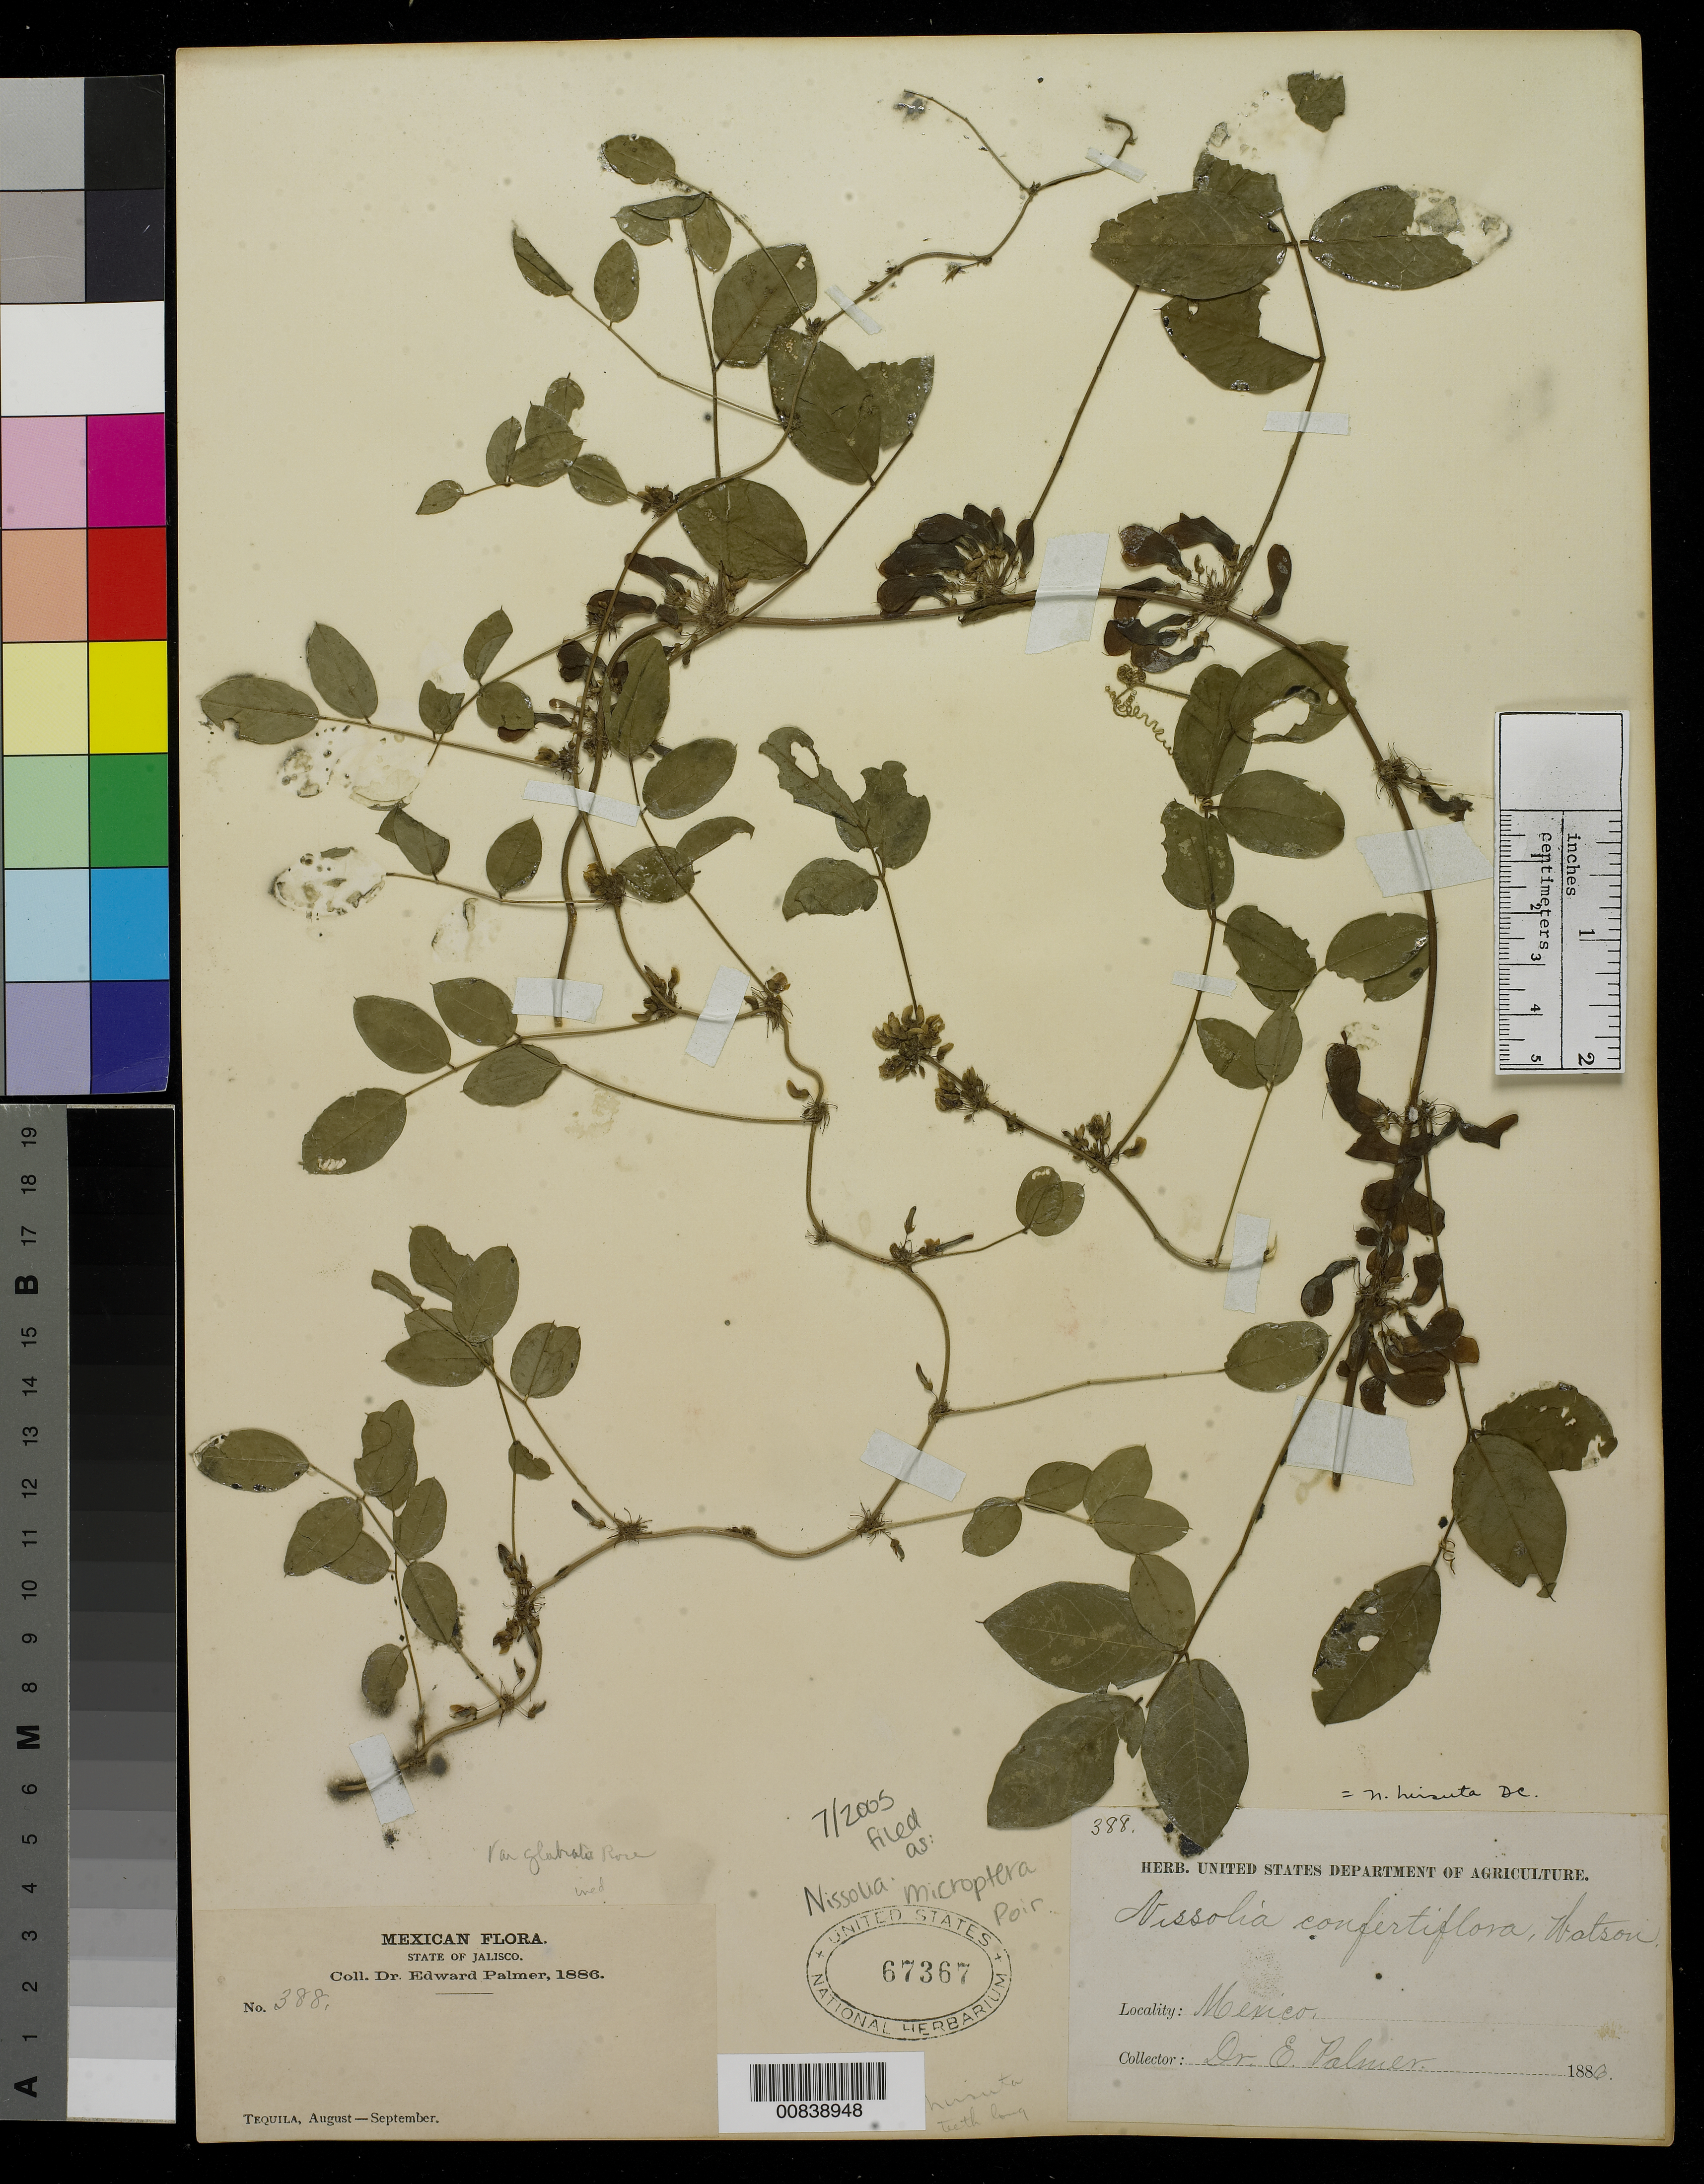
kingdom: Plantae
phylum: Tracheophyta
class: Magnoliopsida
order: Fabales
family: Fabaceae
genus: Nissolia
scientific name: Nissolia microptera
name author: Poir.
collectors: E. Palmer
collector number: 388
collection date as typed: Aug 1886 to -- Sep 1886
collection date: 1886-08/1886-09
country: Mexico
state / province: Jalisco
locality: Tequila, Jalisco.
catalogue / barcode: US 67367